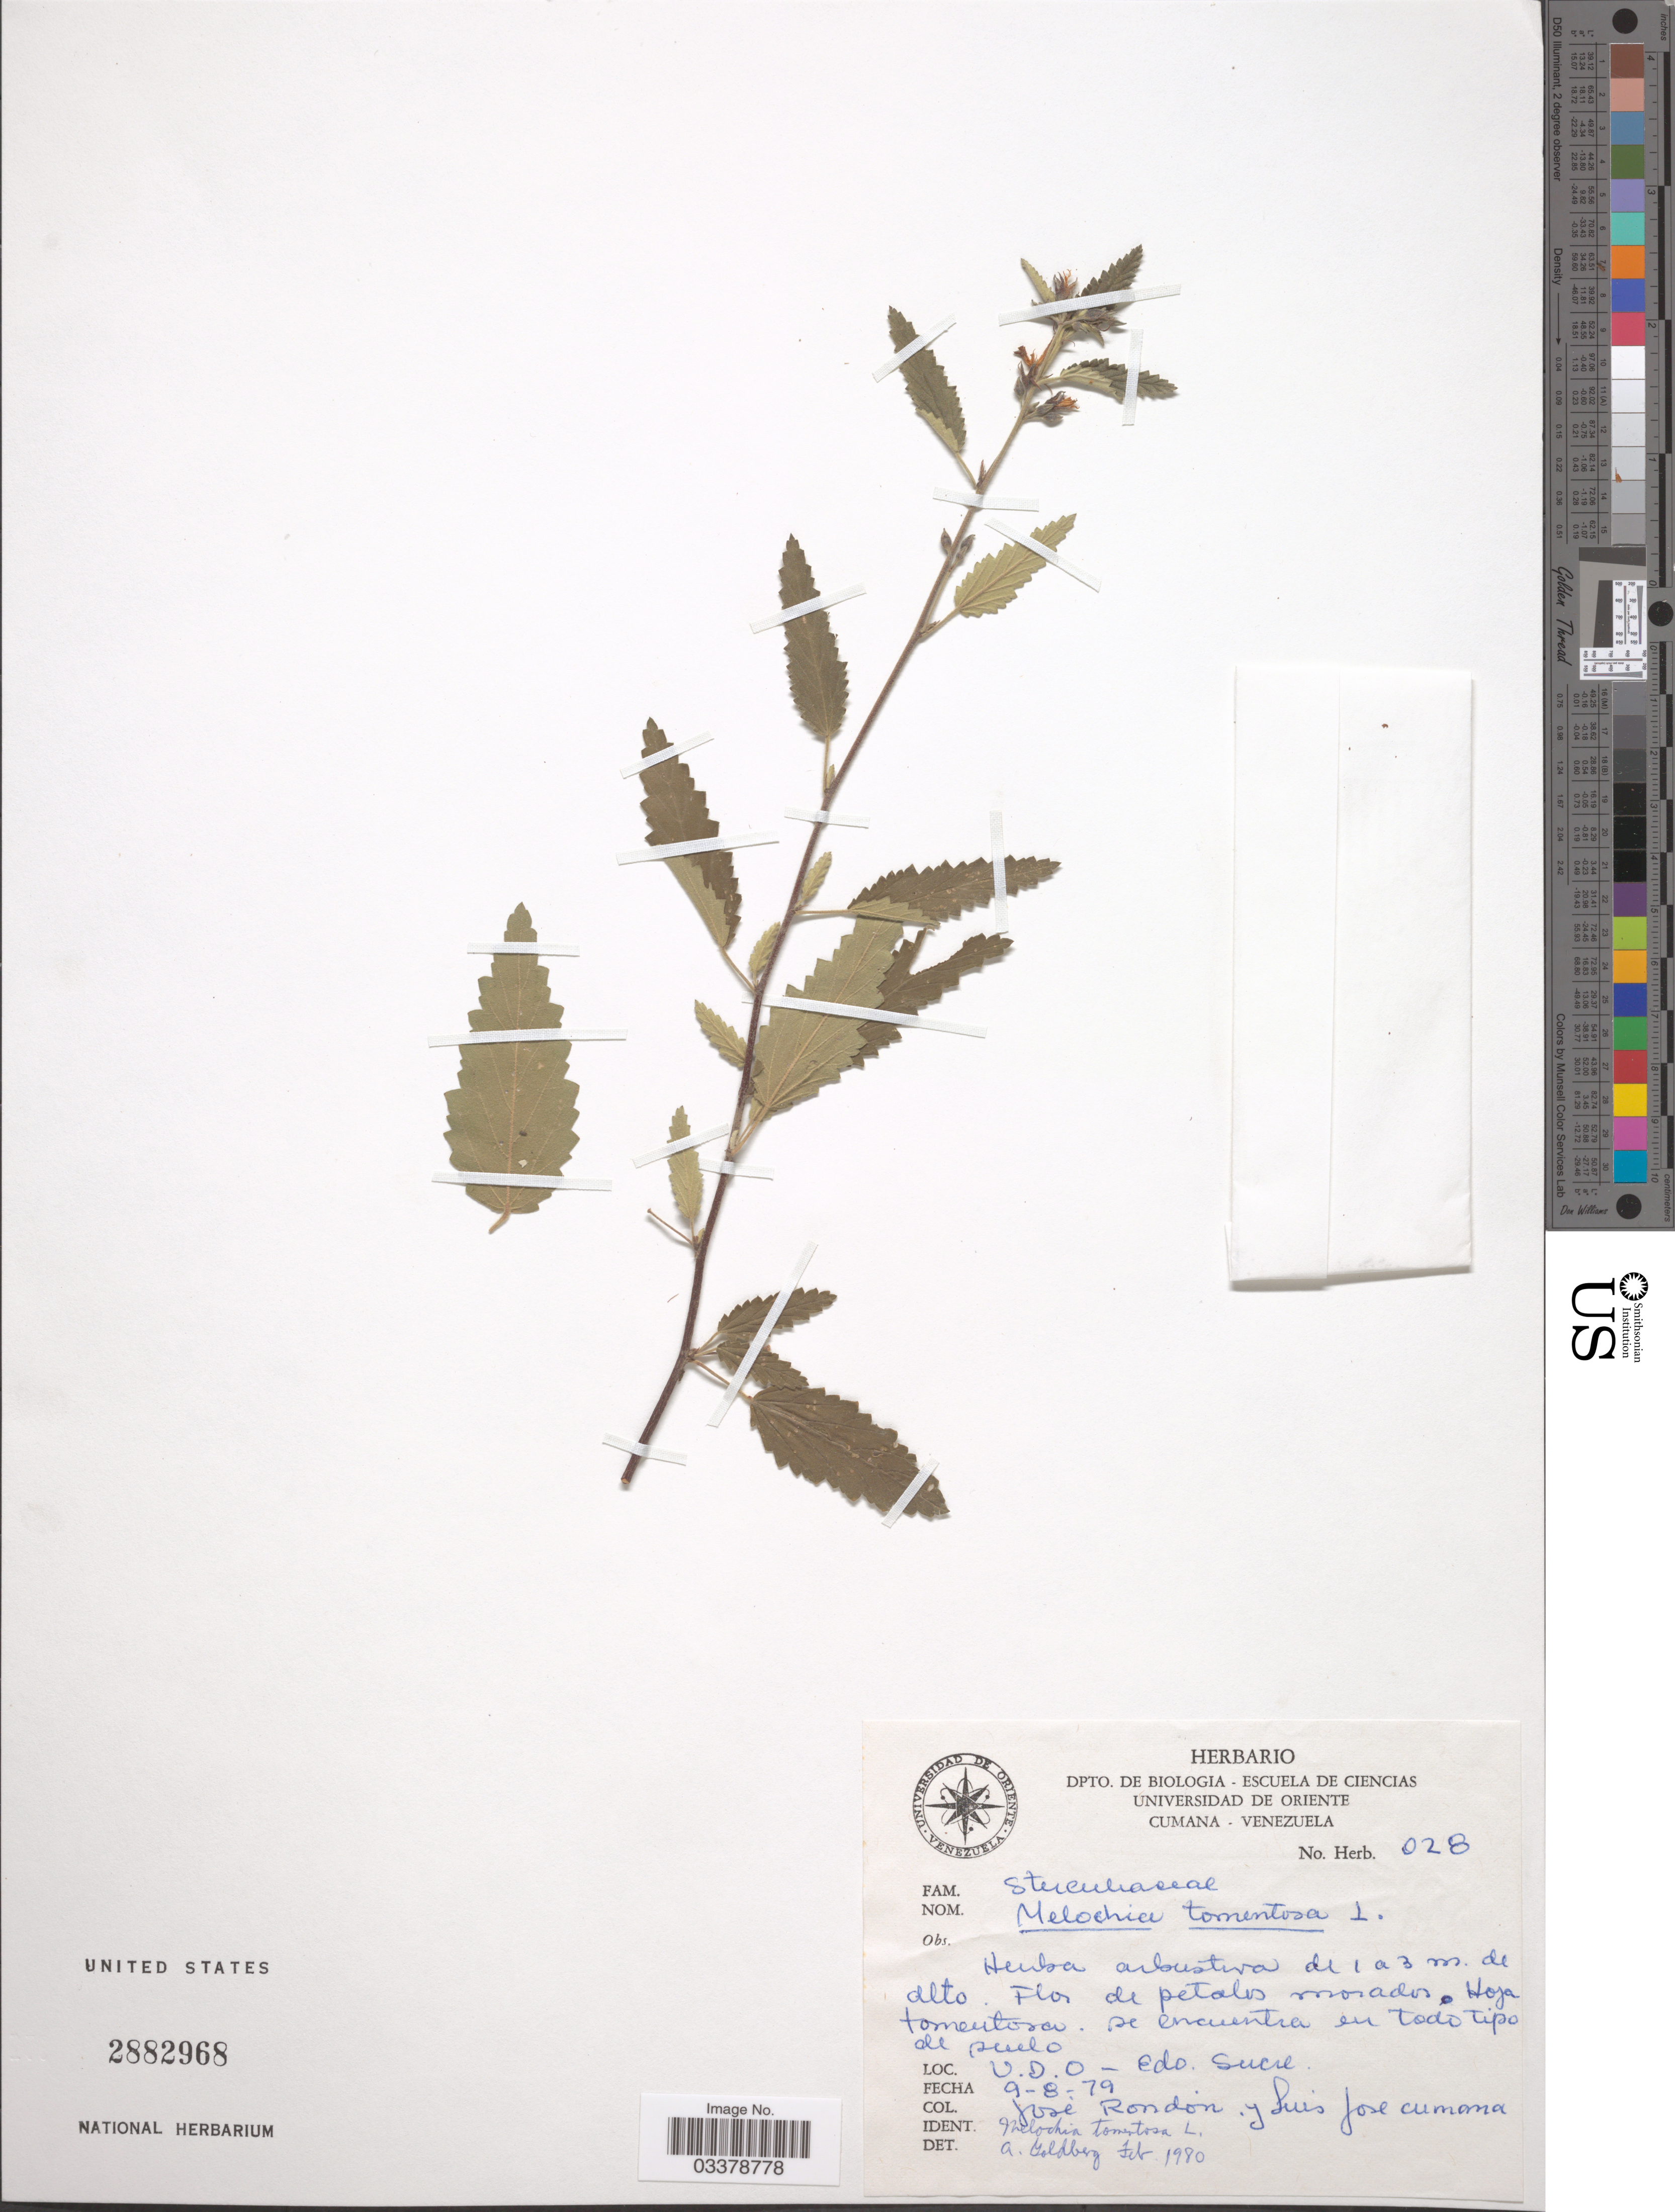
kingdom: Plantae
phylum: Tracheophyta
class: Magnoliopsida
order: Malvales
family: Malvaceae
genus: Melochia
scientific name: Melochia tomentosa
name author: L.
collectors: J. Rondón & L. Cumana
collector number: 028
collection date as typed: Transcribed d/m/y: 9/8/79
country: Venezuela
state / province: Sucre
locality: V. D. O.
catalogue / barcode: US 2882968